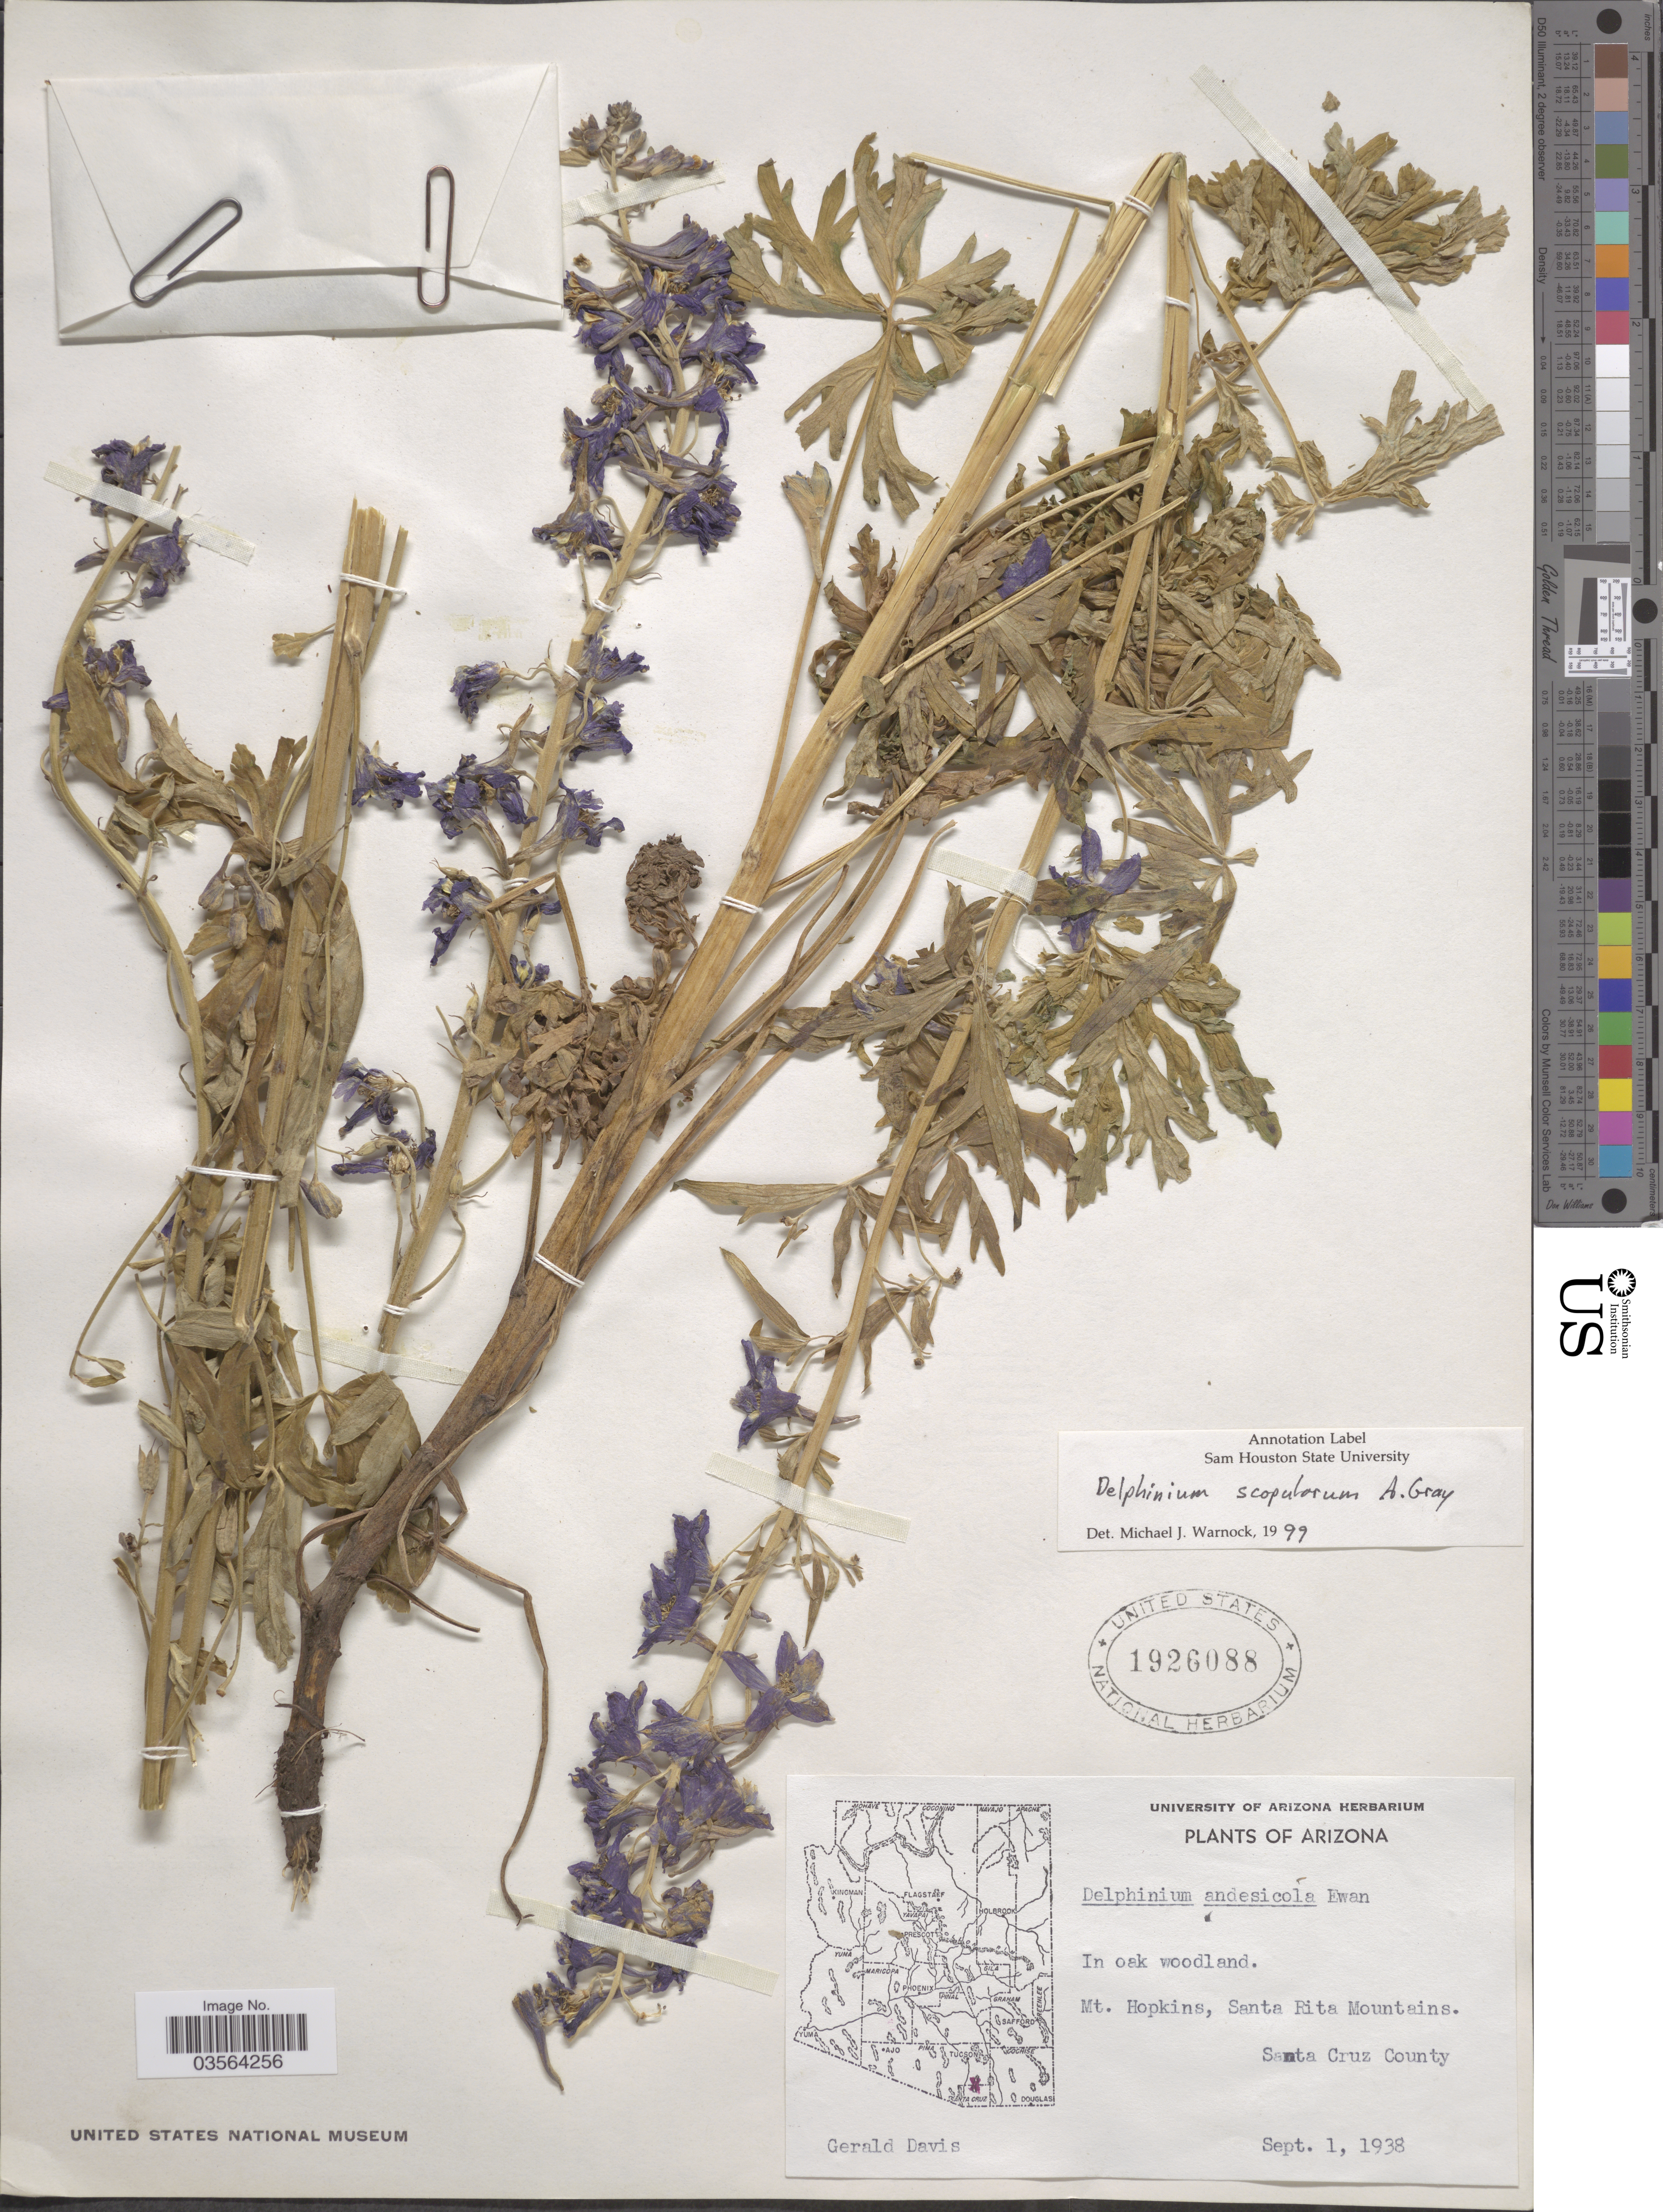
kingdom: Plantae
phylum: Tracheophyta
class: Magnoliopsida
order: Ranunculales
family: Ranunculaceae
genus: Delphinium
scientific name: Delphinium scopulorum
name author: A. Gray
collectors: G. Davis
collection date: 1938-09-01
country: United States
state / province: Arizona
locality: Mt. Hopkins, Santa Rita Mountains. Santa Cruz County.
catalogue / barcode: US 1926088